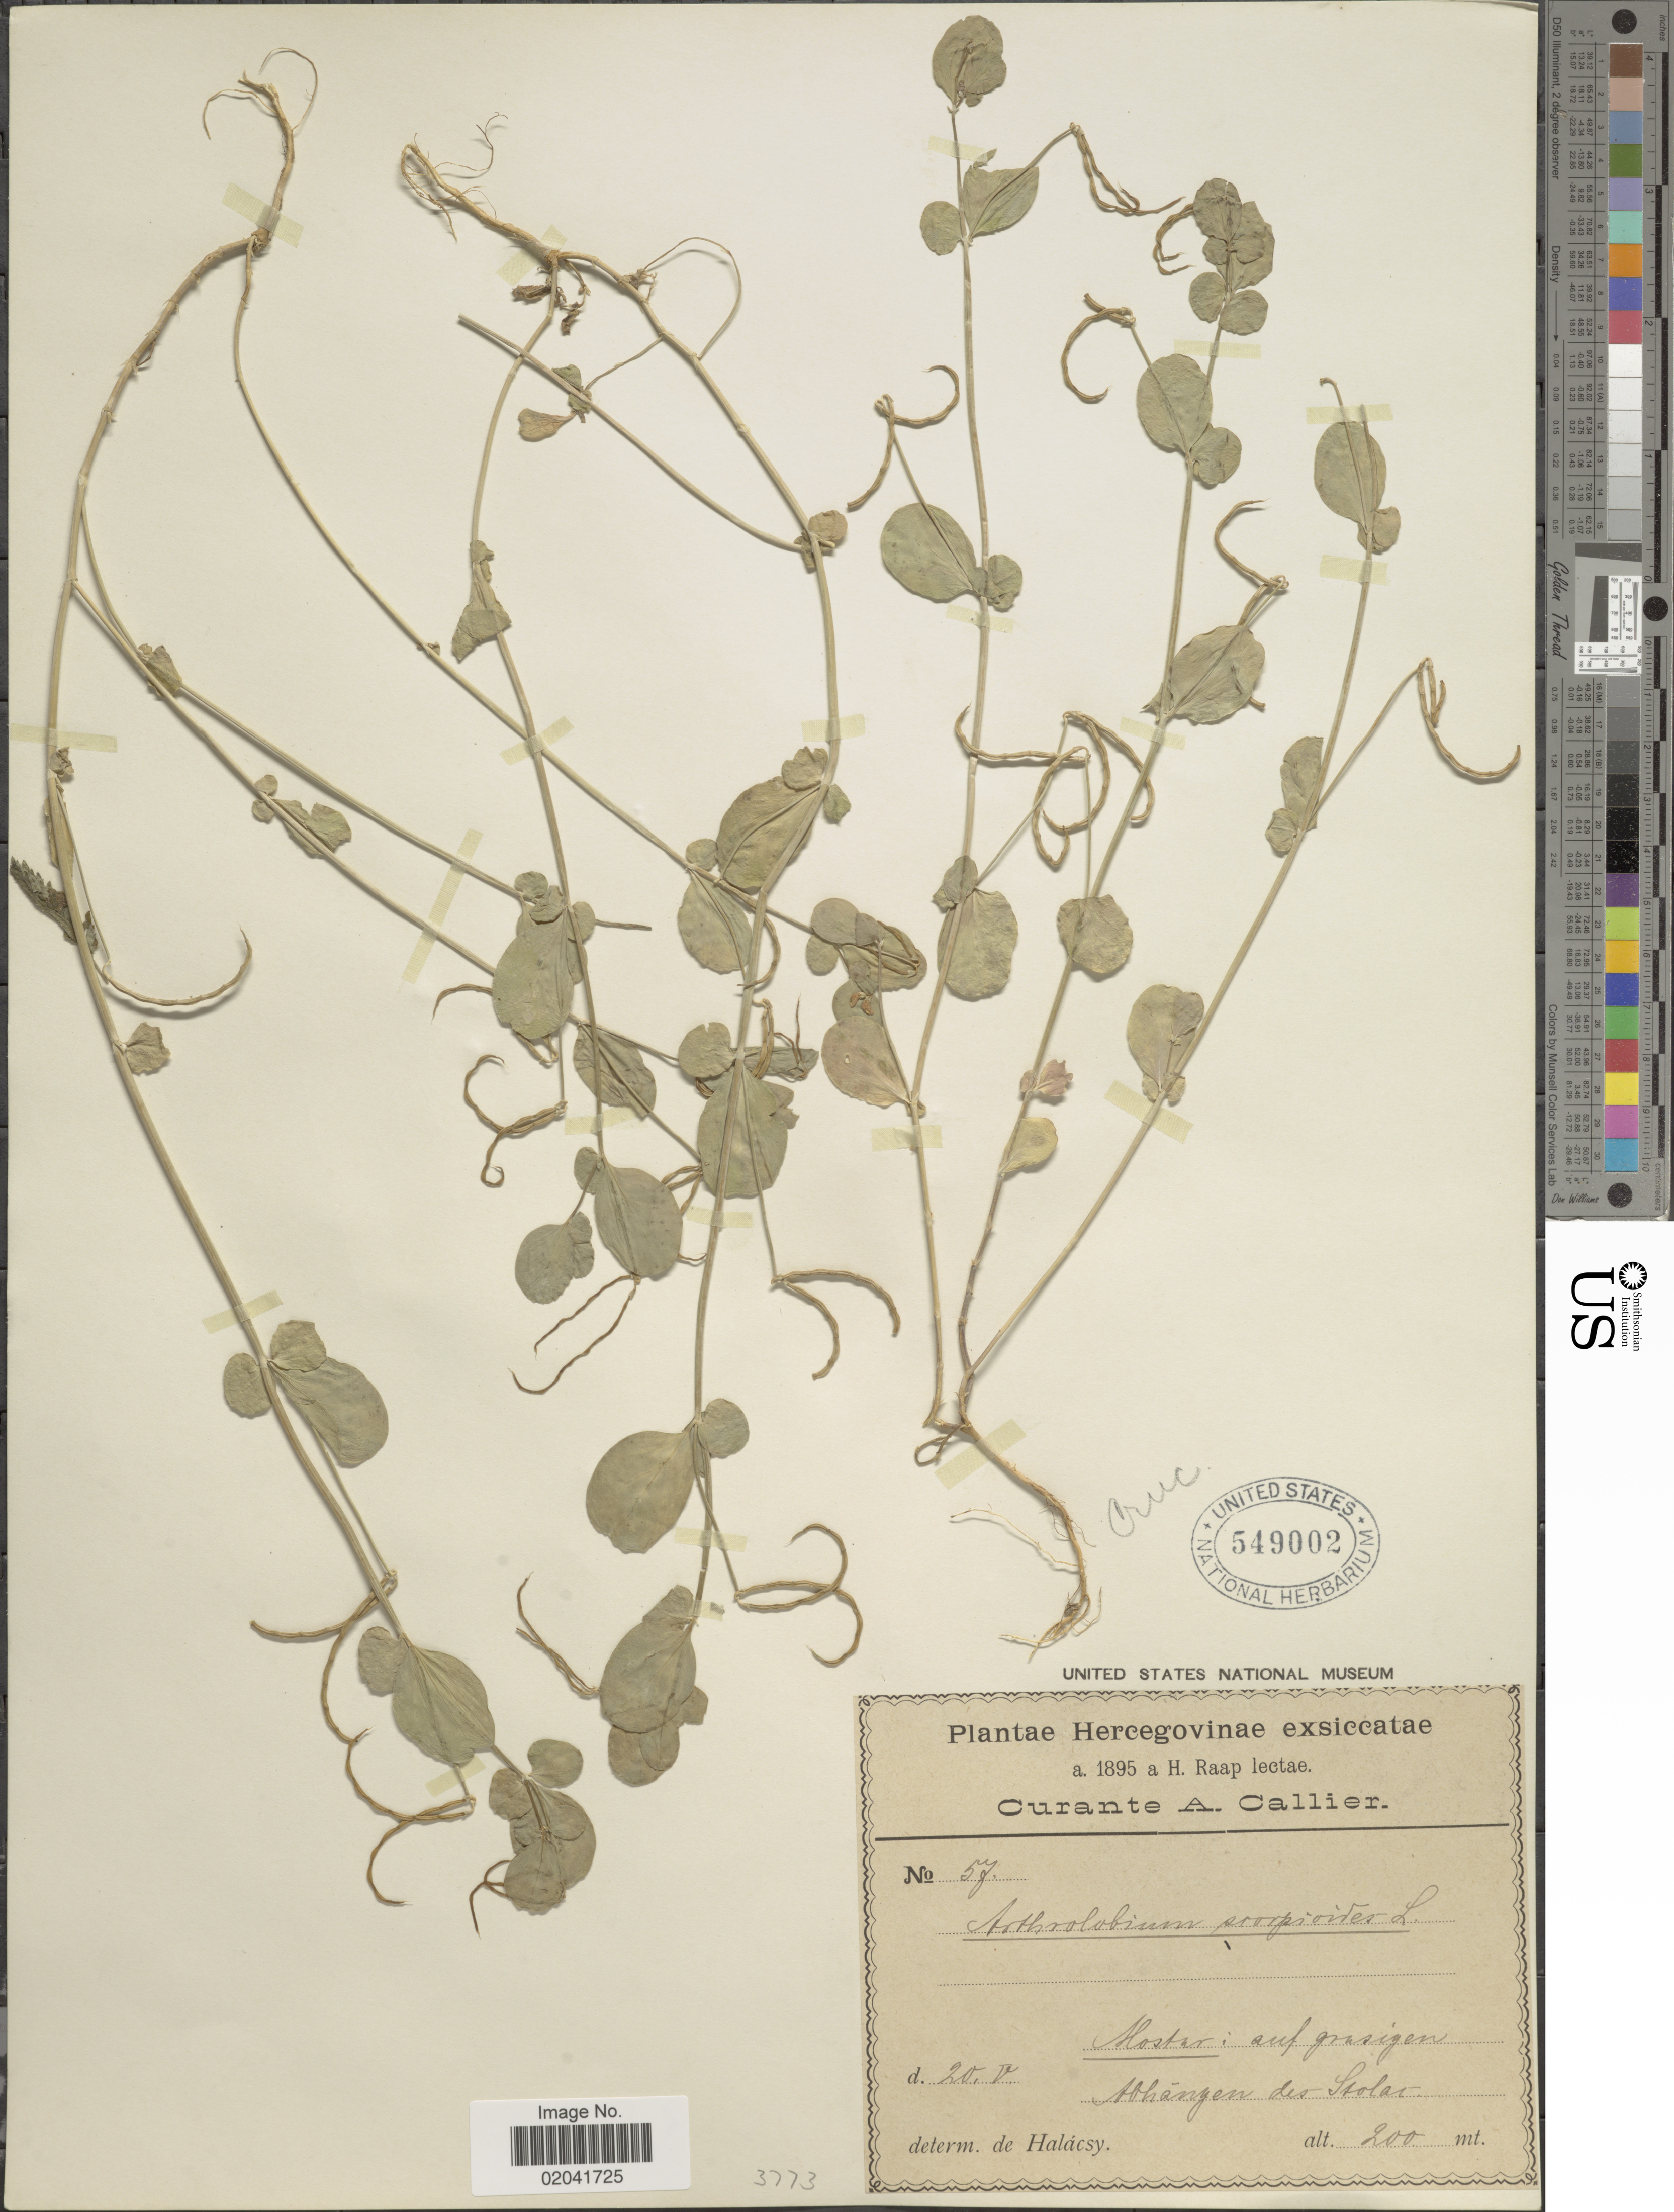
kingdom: Plantae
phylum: Tracheophyta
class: Magnoliopsida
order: Fabales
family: Fabaceae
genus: Ornithopus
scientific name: Ornithopus scorpioides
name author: L.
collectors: H. Raap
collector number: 57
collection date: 1895-05-20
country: Bosnia and Herzegovina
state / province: Federation of B&H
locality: Mostar: auf grasigen Abhängen des Stolac [interpreted]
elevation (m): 200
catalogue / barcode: US 549002